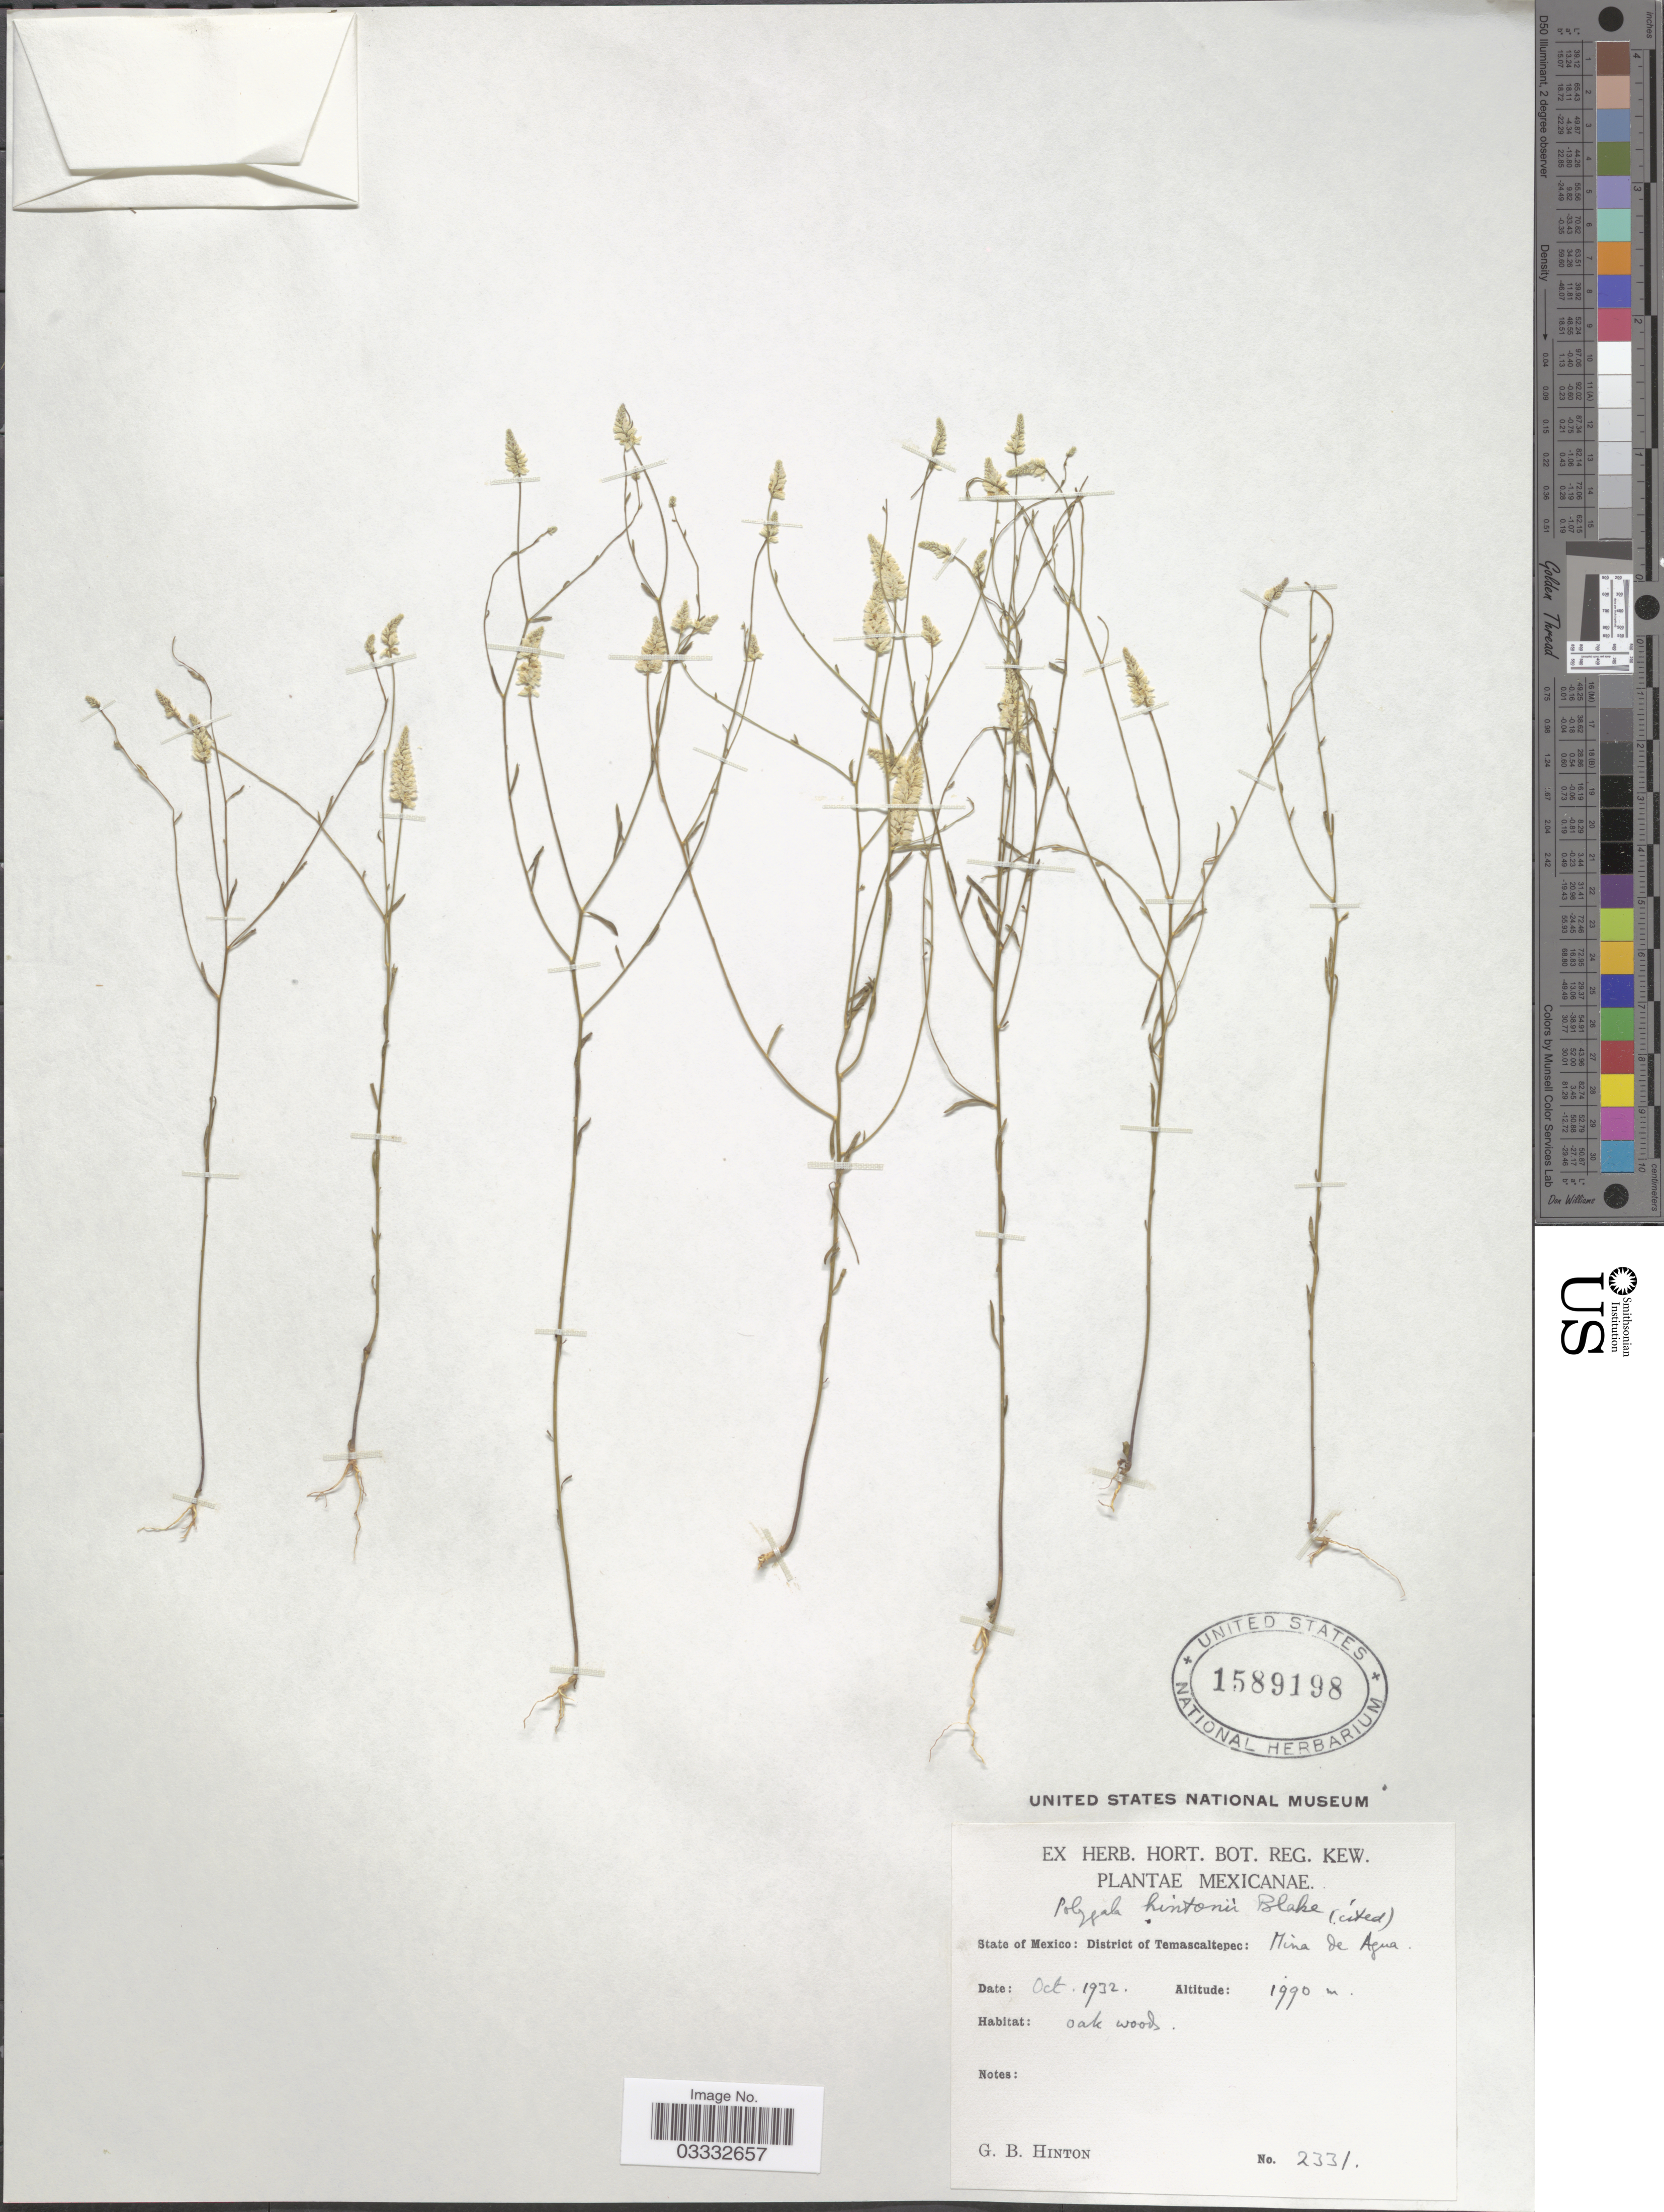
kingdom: Plantae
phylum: Tracheophyta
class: Magnoliopsida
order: Fabales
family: Polygalaceae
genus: Polygala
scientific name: Polygala hintonii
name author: S.F. Blake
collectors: G. B. Hinton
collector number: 2331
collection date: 1932-10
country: Mexico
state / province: México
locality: District of Temascaltepec: Mina de Agua.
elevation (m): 1990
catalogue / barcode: US 1589198